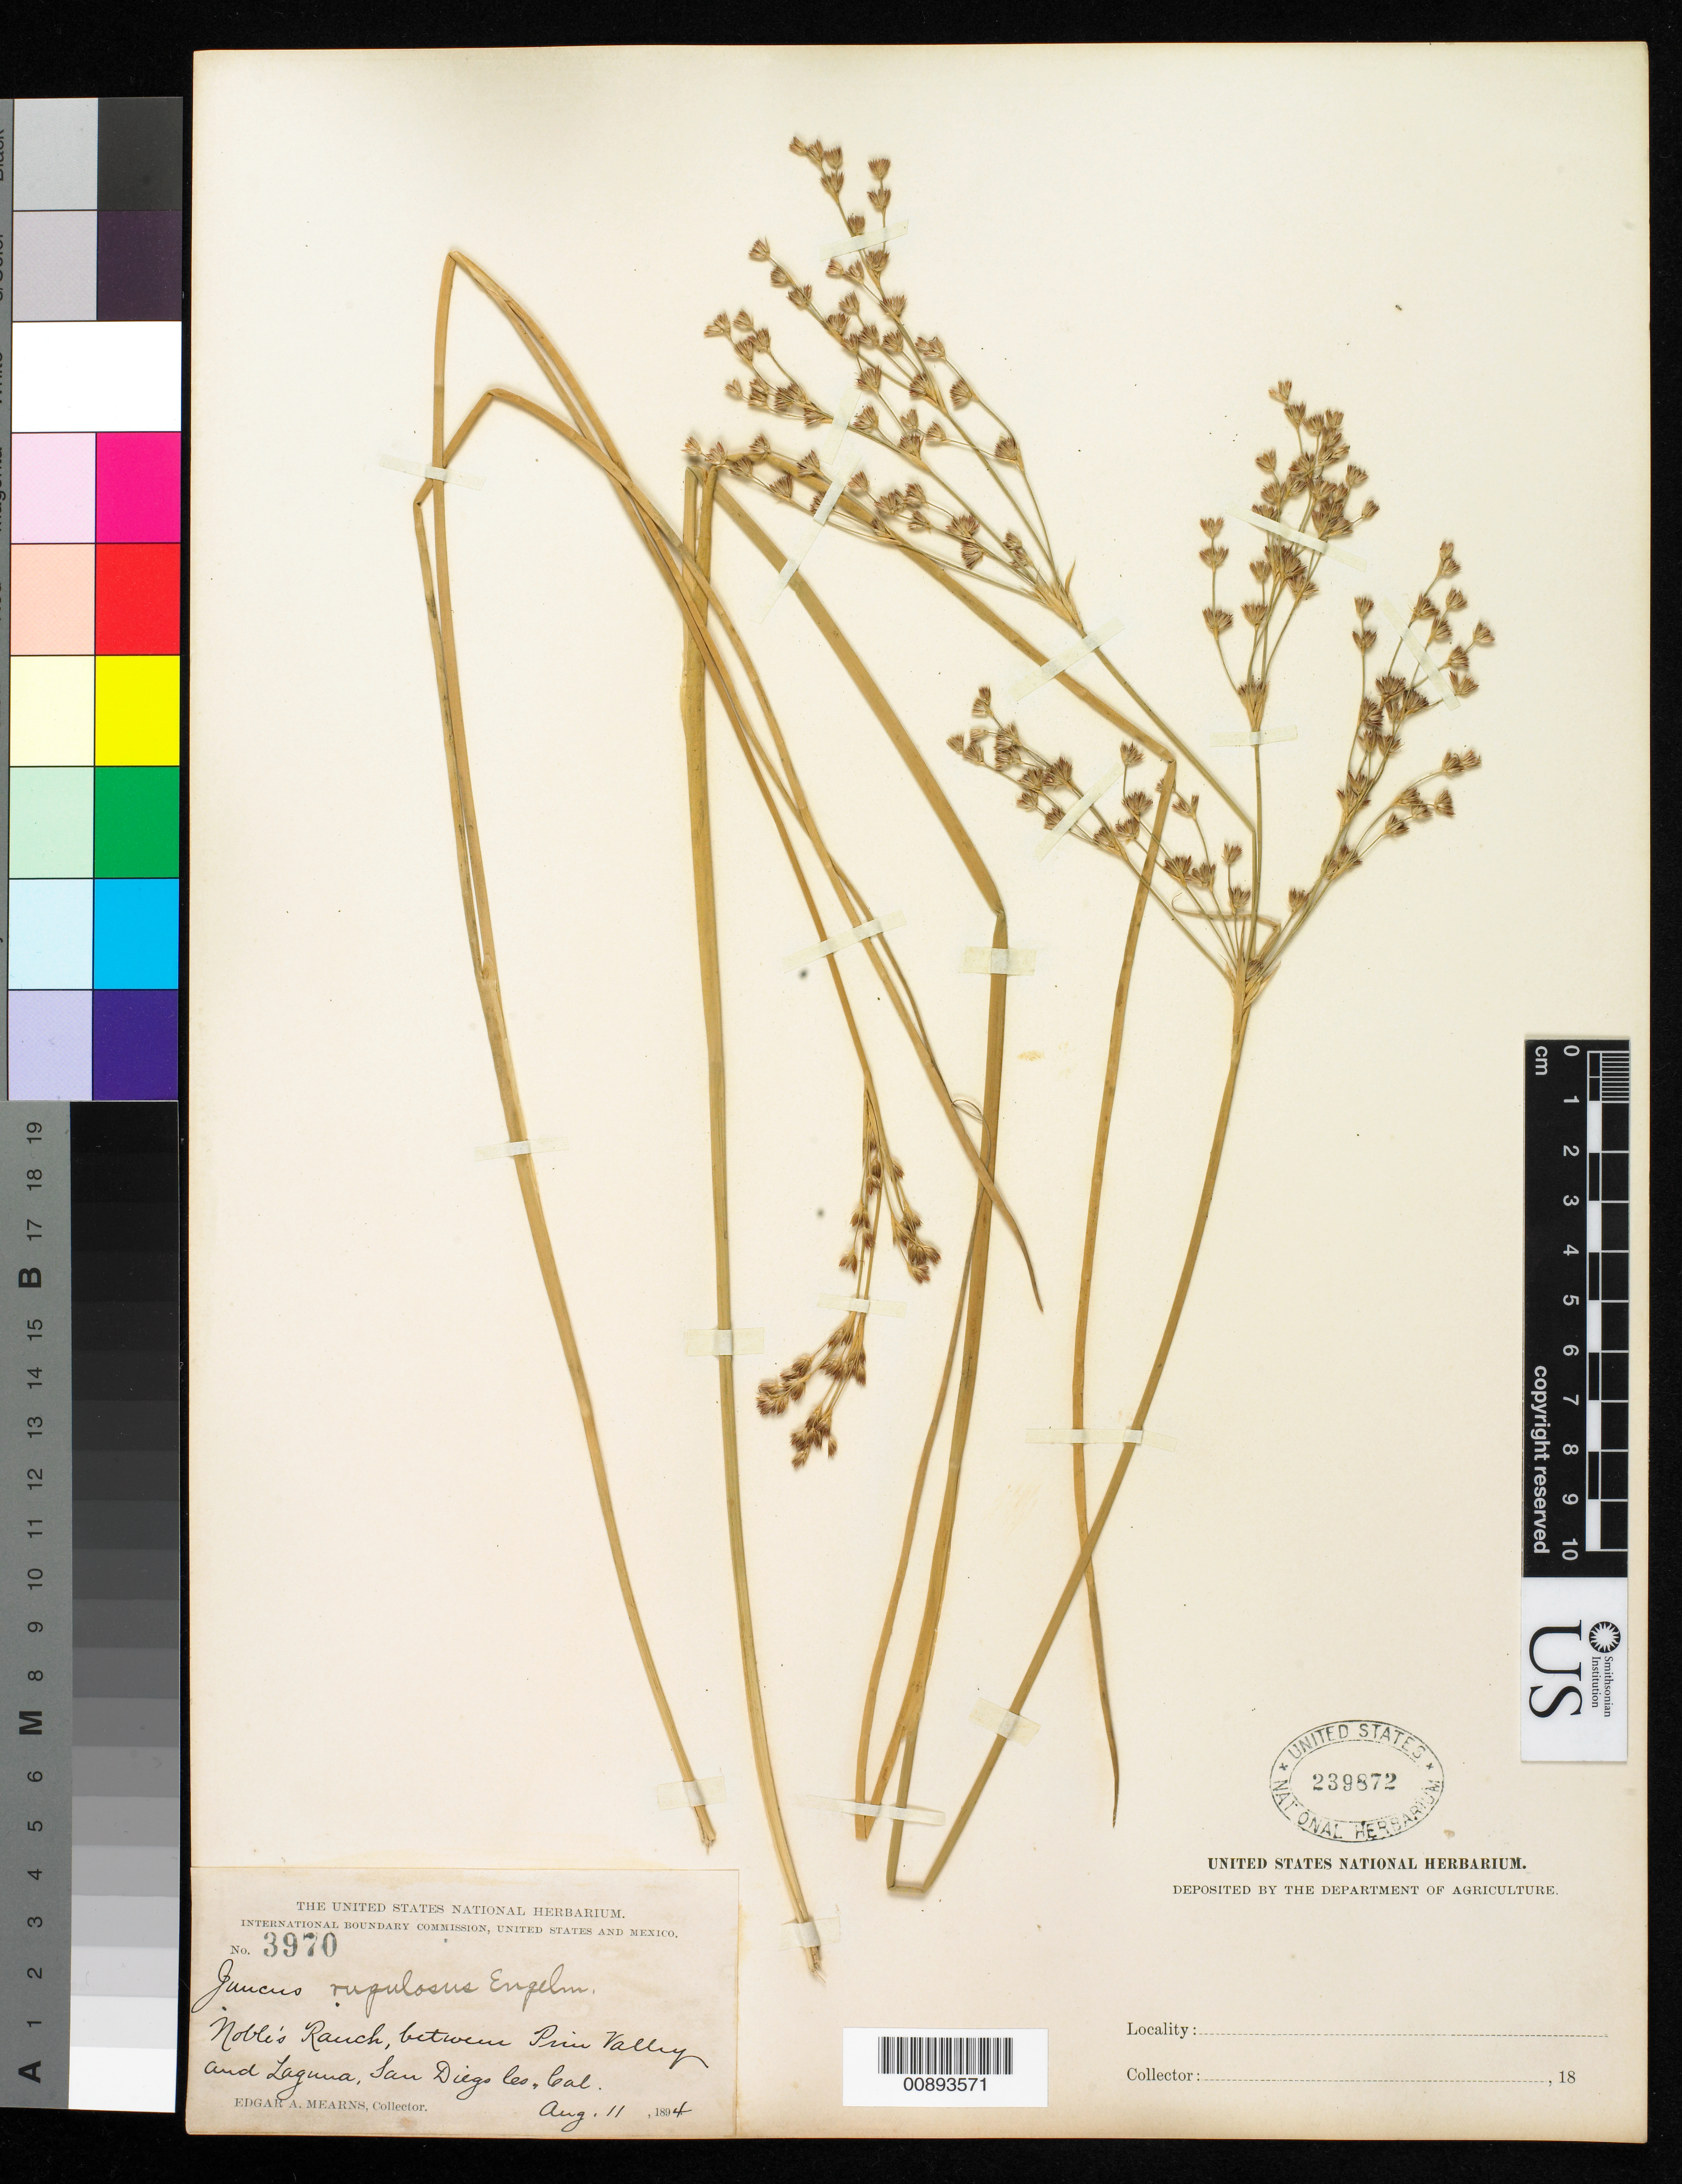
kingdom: Plantae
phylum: Tracheophyta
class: Liliopsida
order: Poales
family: Juncaceae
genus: Juncus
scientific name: Juncus rugulosus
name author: Engelm.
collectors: E. A. Mearns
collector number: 3970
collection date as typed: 11 Aug 1894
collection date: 1894-08-11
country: United States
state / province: California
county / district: San Diego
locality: Noble's Ranch, between Pine valley and Laguna, San Diego County, California.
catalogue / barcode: US 239872